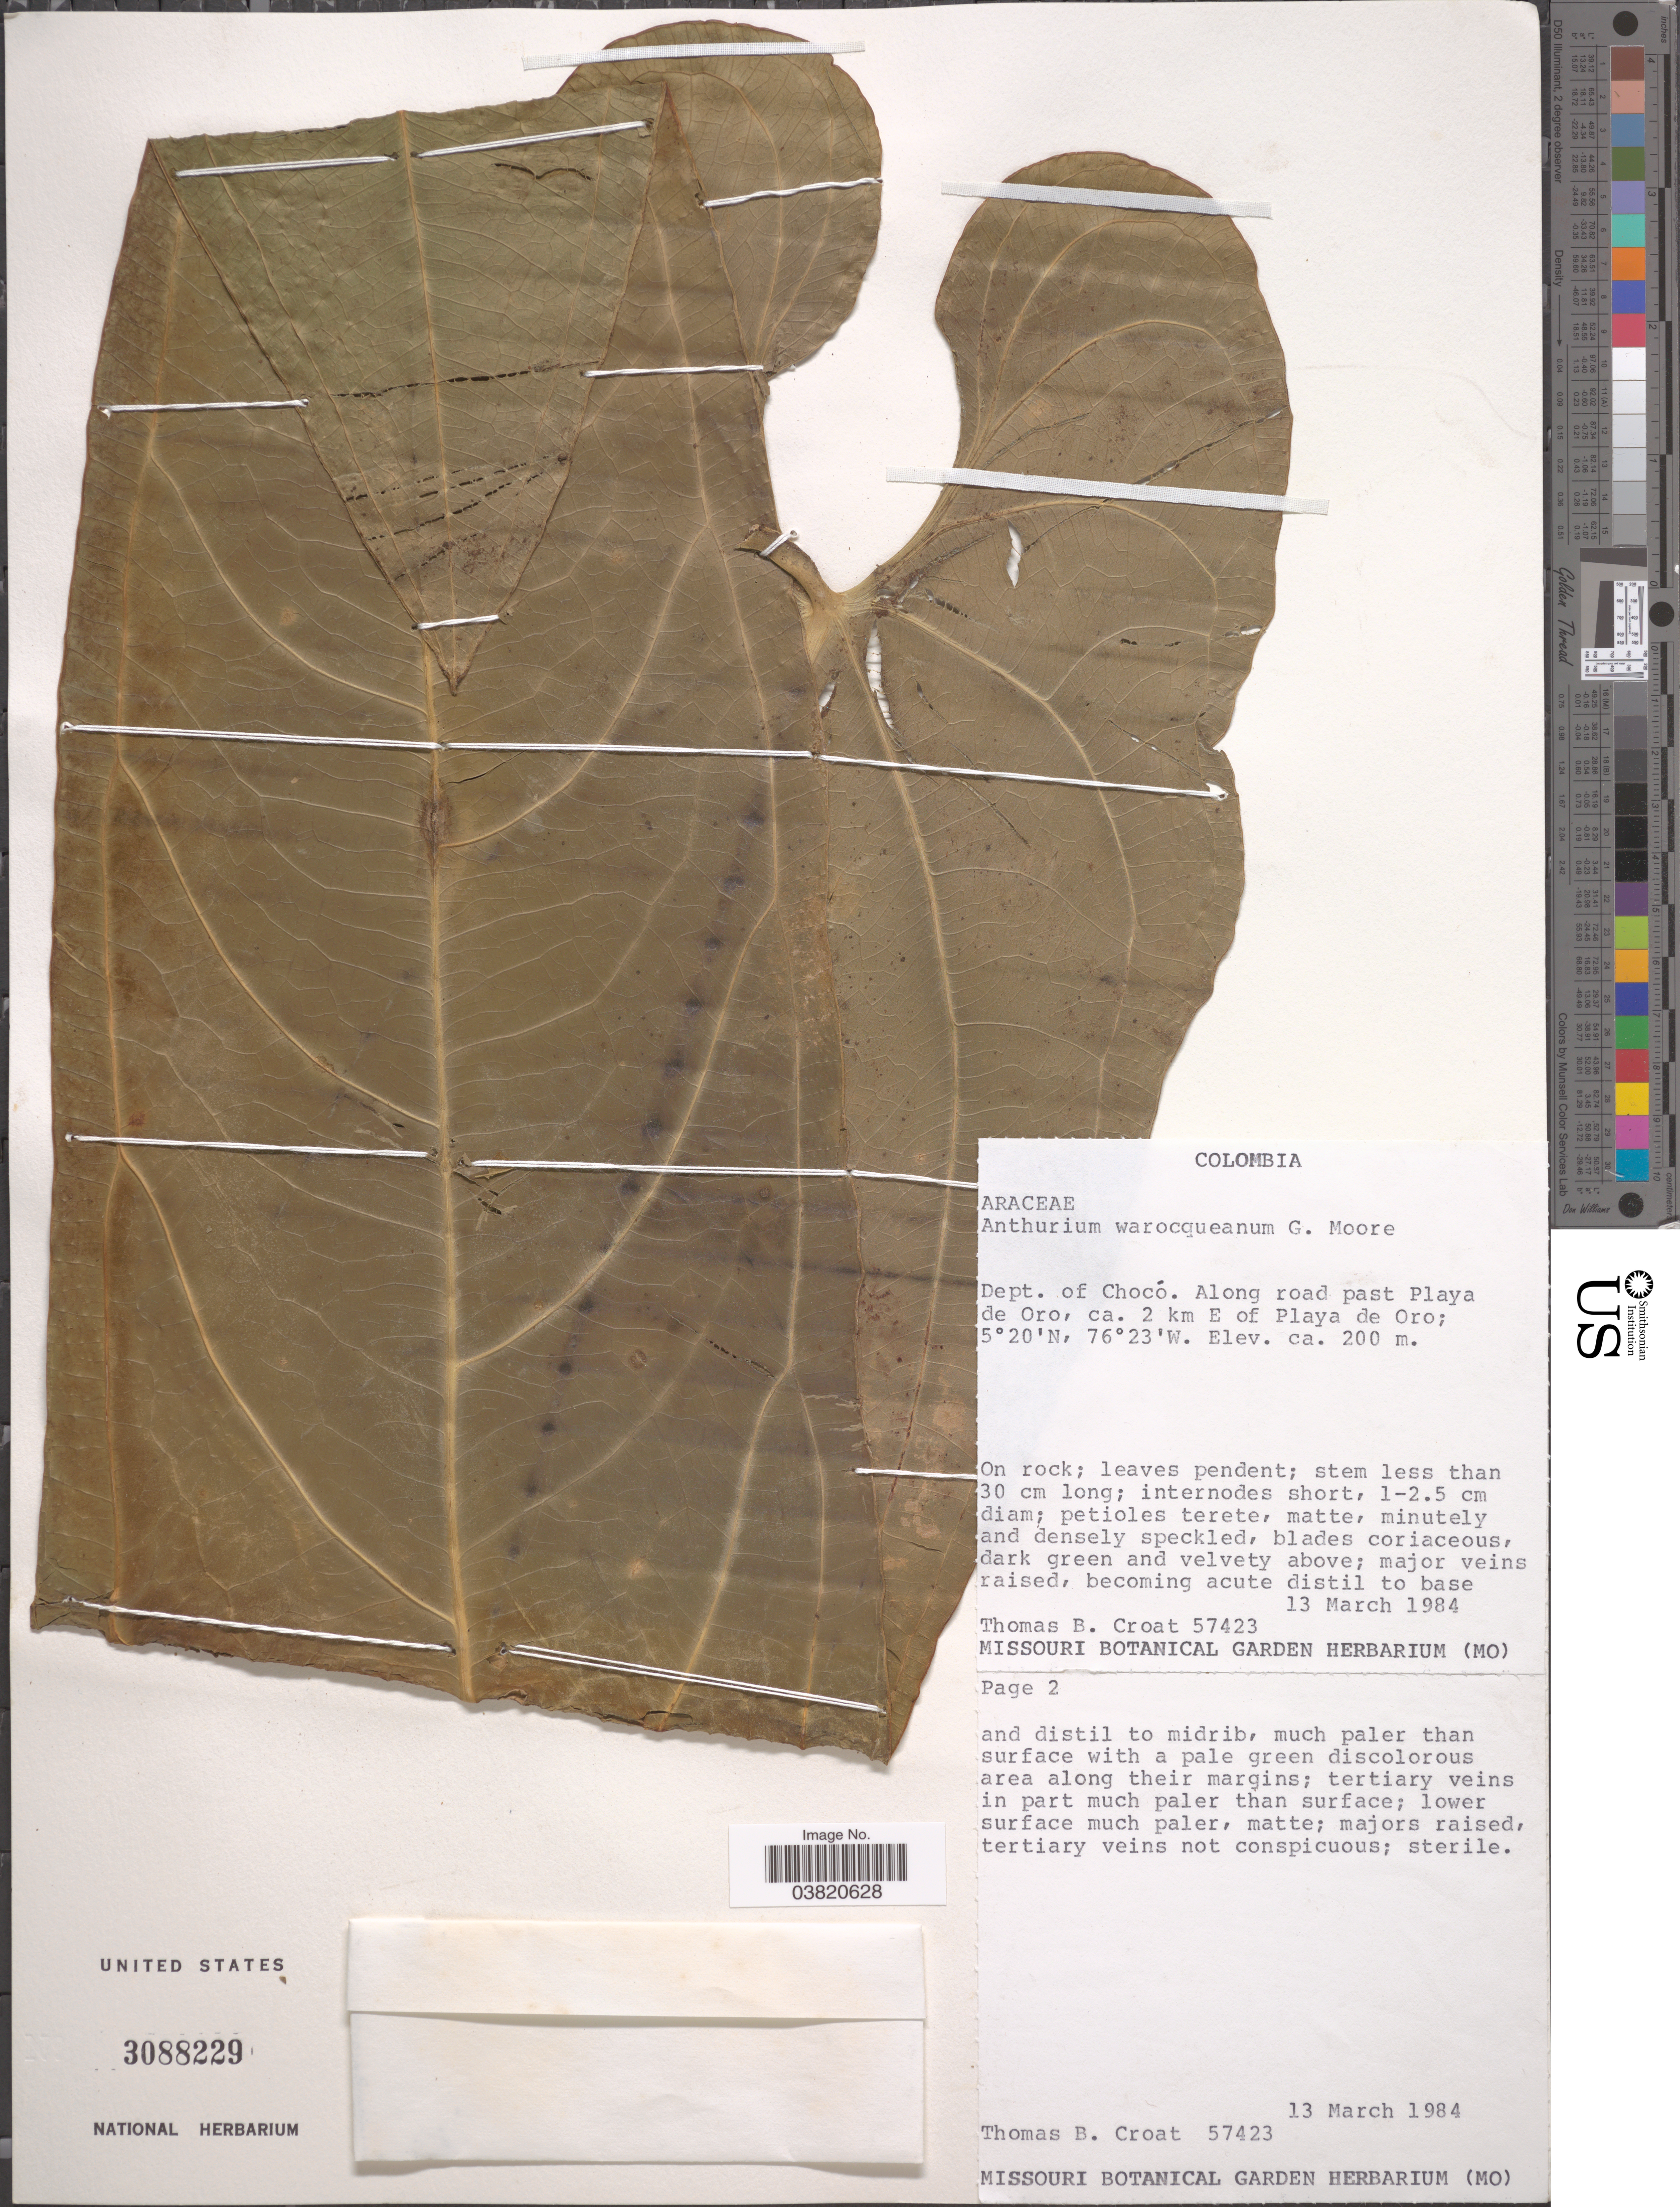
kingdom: Plantae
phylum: Tracheophyta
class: Liliopsida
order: Alismatales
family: Araceae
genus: Anthurium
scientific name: Anthurium warocqueanum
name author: T. Moore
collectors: T. B. Croat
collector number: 57423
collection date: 1984-03-13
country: Colombia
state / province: Chocó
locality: Dept. of Chocó. Along road past Playa de Oro, ca. 2 km E of Playa de Oro.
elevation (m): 200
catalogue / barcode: US 3088229